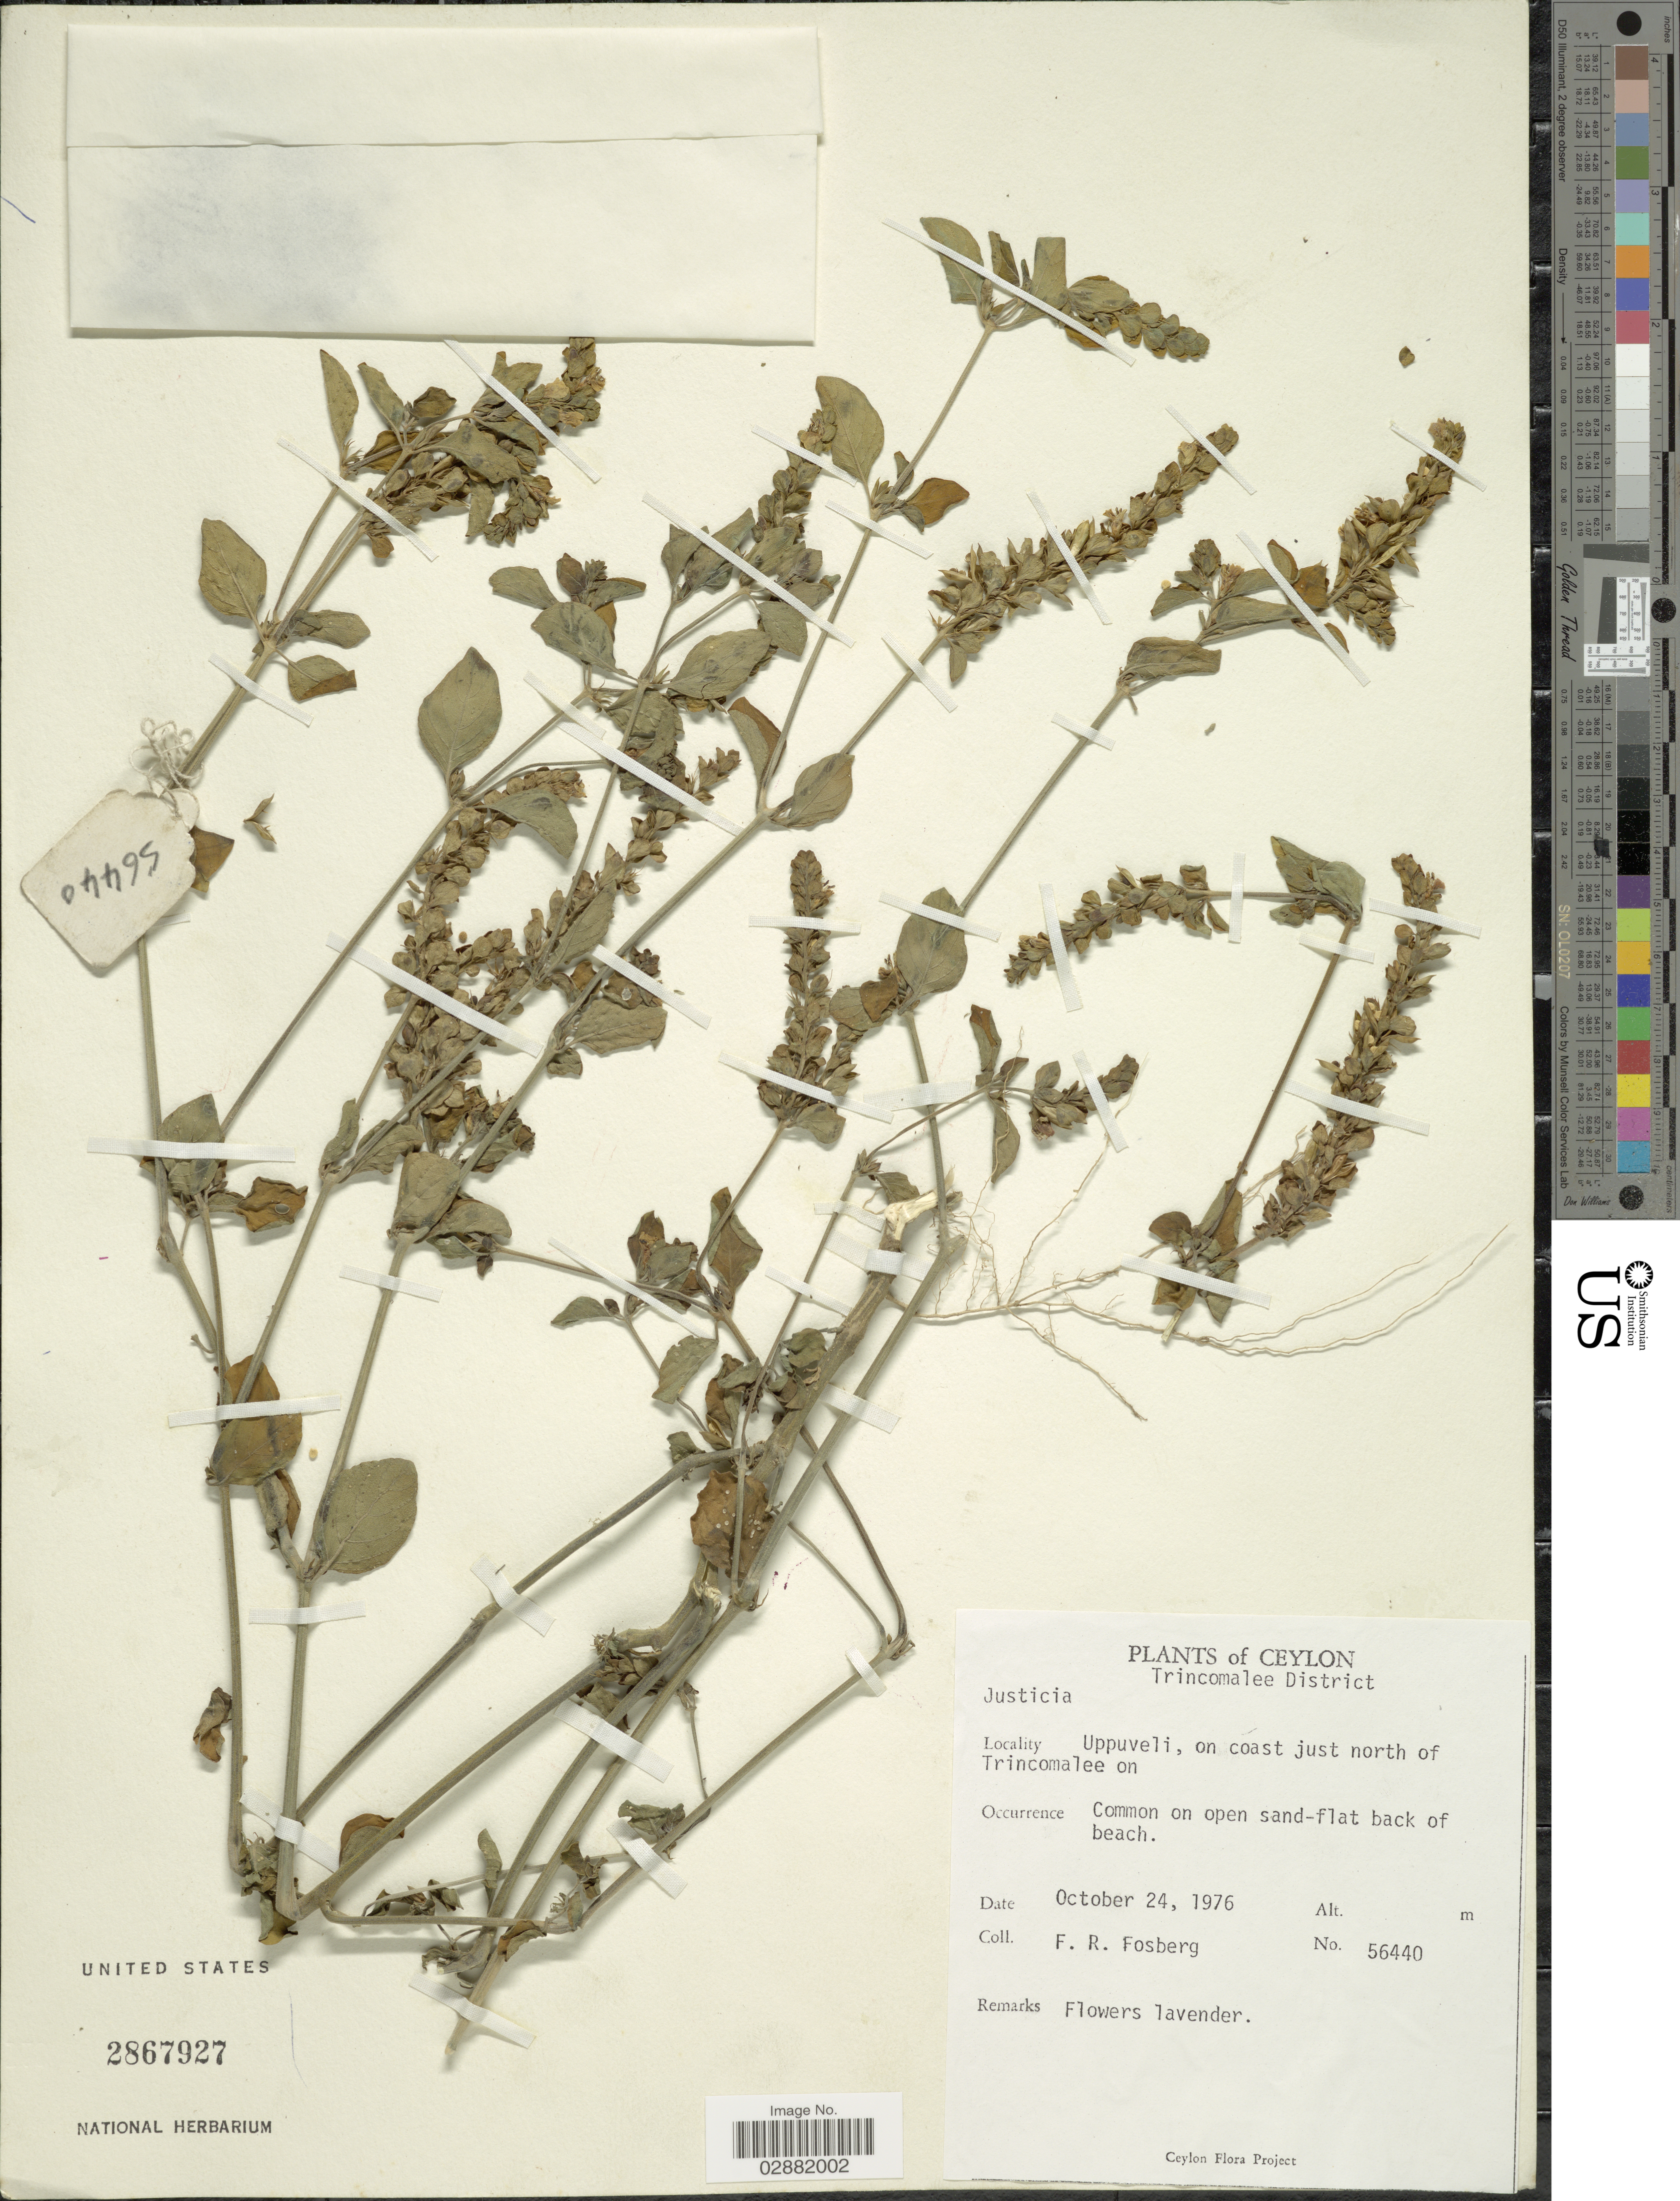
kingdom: Plantae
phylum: Tracheophyta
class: Magnoliopsida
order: Lamiales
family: Acanthaceae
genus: Justicia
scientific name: Justicia tranquebariensis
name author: L. f.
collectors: F. R. Fosberg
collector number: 56440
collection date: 1976-10-24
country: Sri Lanka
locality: Ceylon, Trincomalee District, Uppuveli, on coast just north of Trincomalee on.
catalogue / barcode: US 2867927